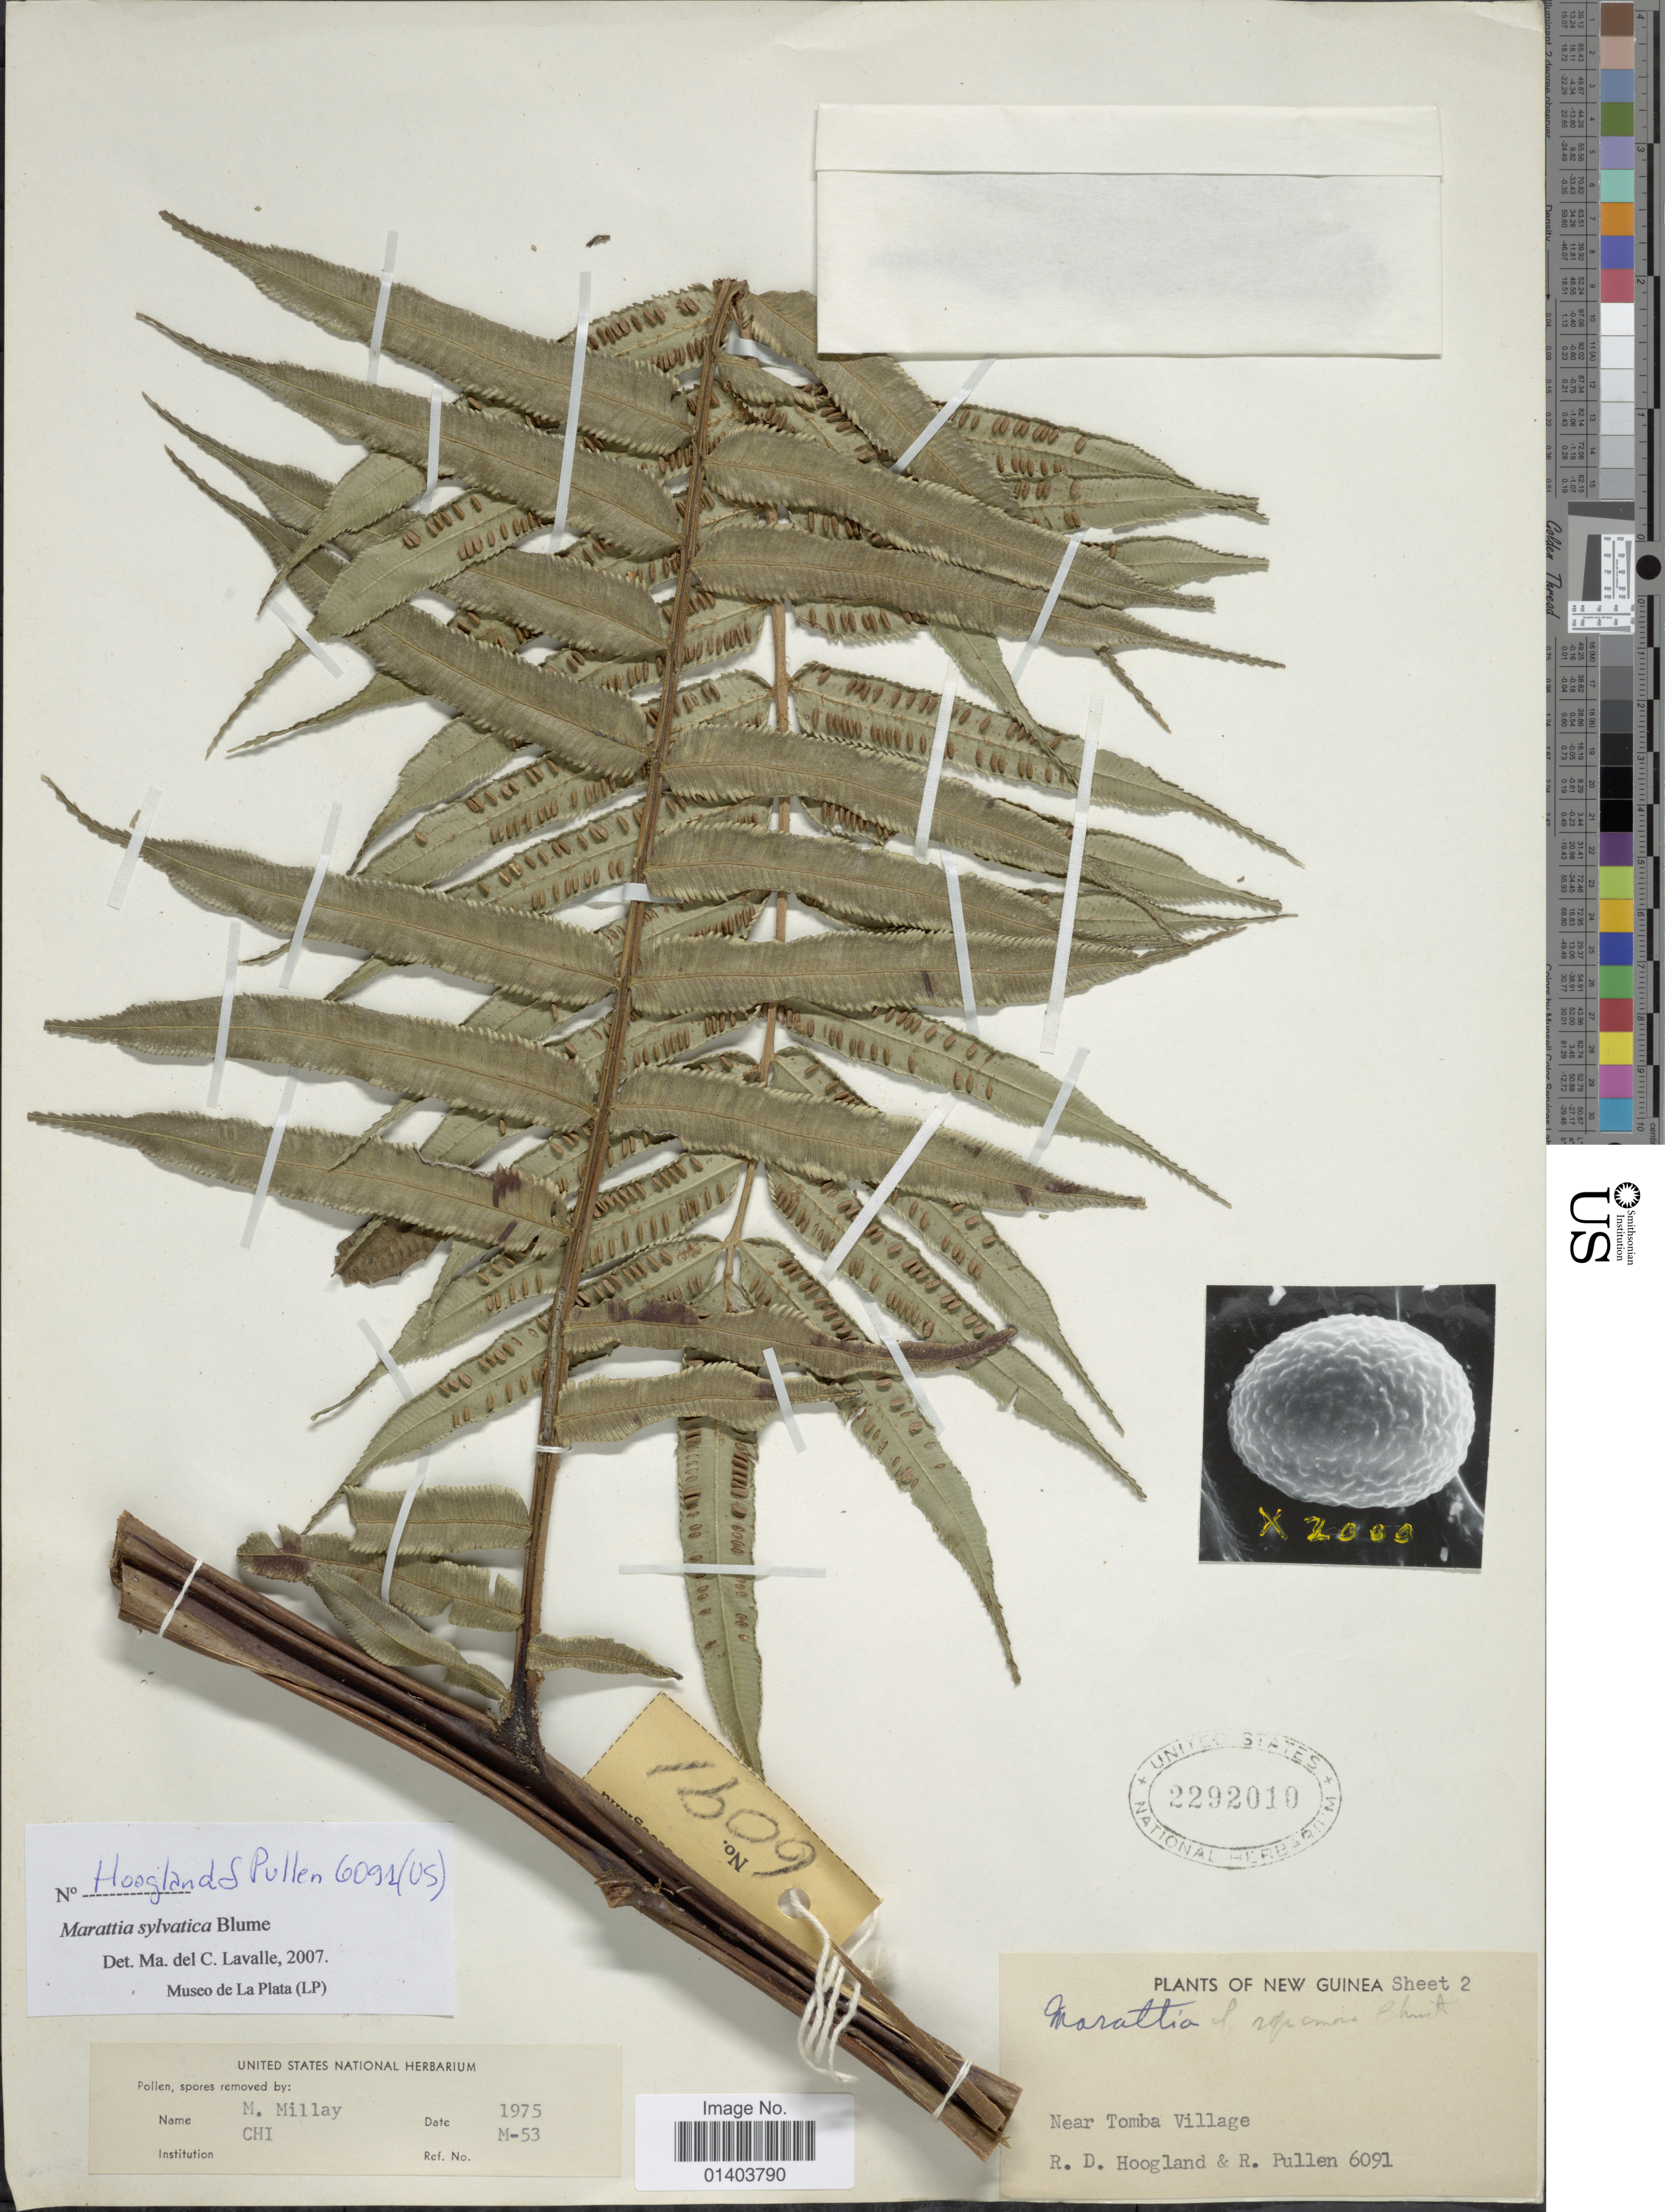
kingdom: Plantae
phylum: Tracheophyta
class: Polypodiopsida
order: Marattiales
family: Marattiaceae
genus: Ptisana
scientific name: Ptisana sylvatica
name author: (Blume) Murdock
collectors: R. D. Hoogland & R. Pullen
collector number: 6091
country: Papua New Guinea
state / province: Western Highlands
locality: New Guinea, Near Tomba Village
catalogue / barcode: US 2292010